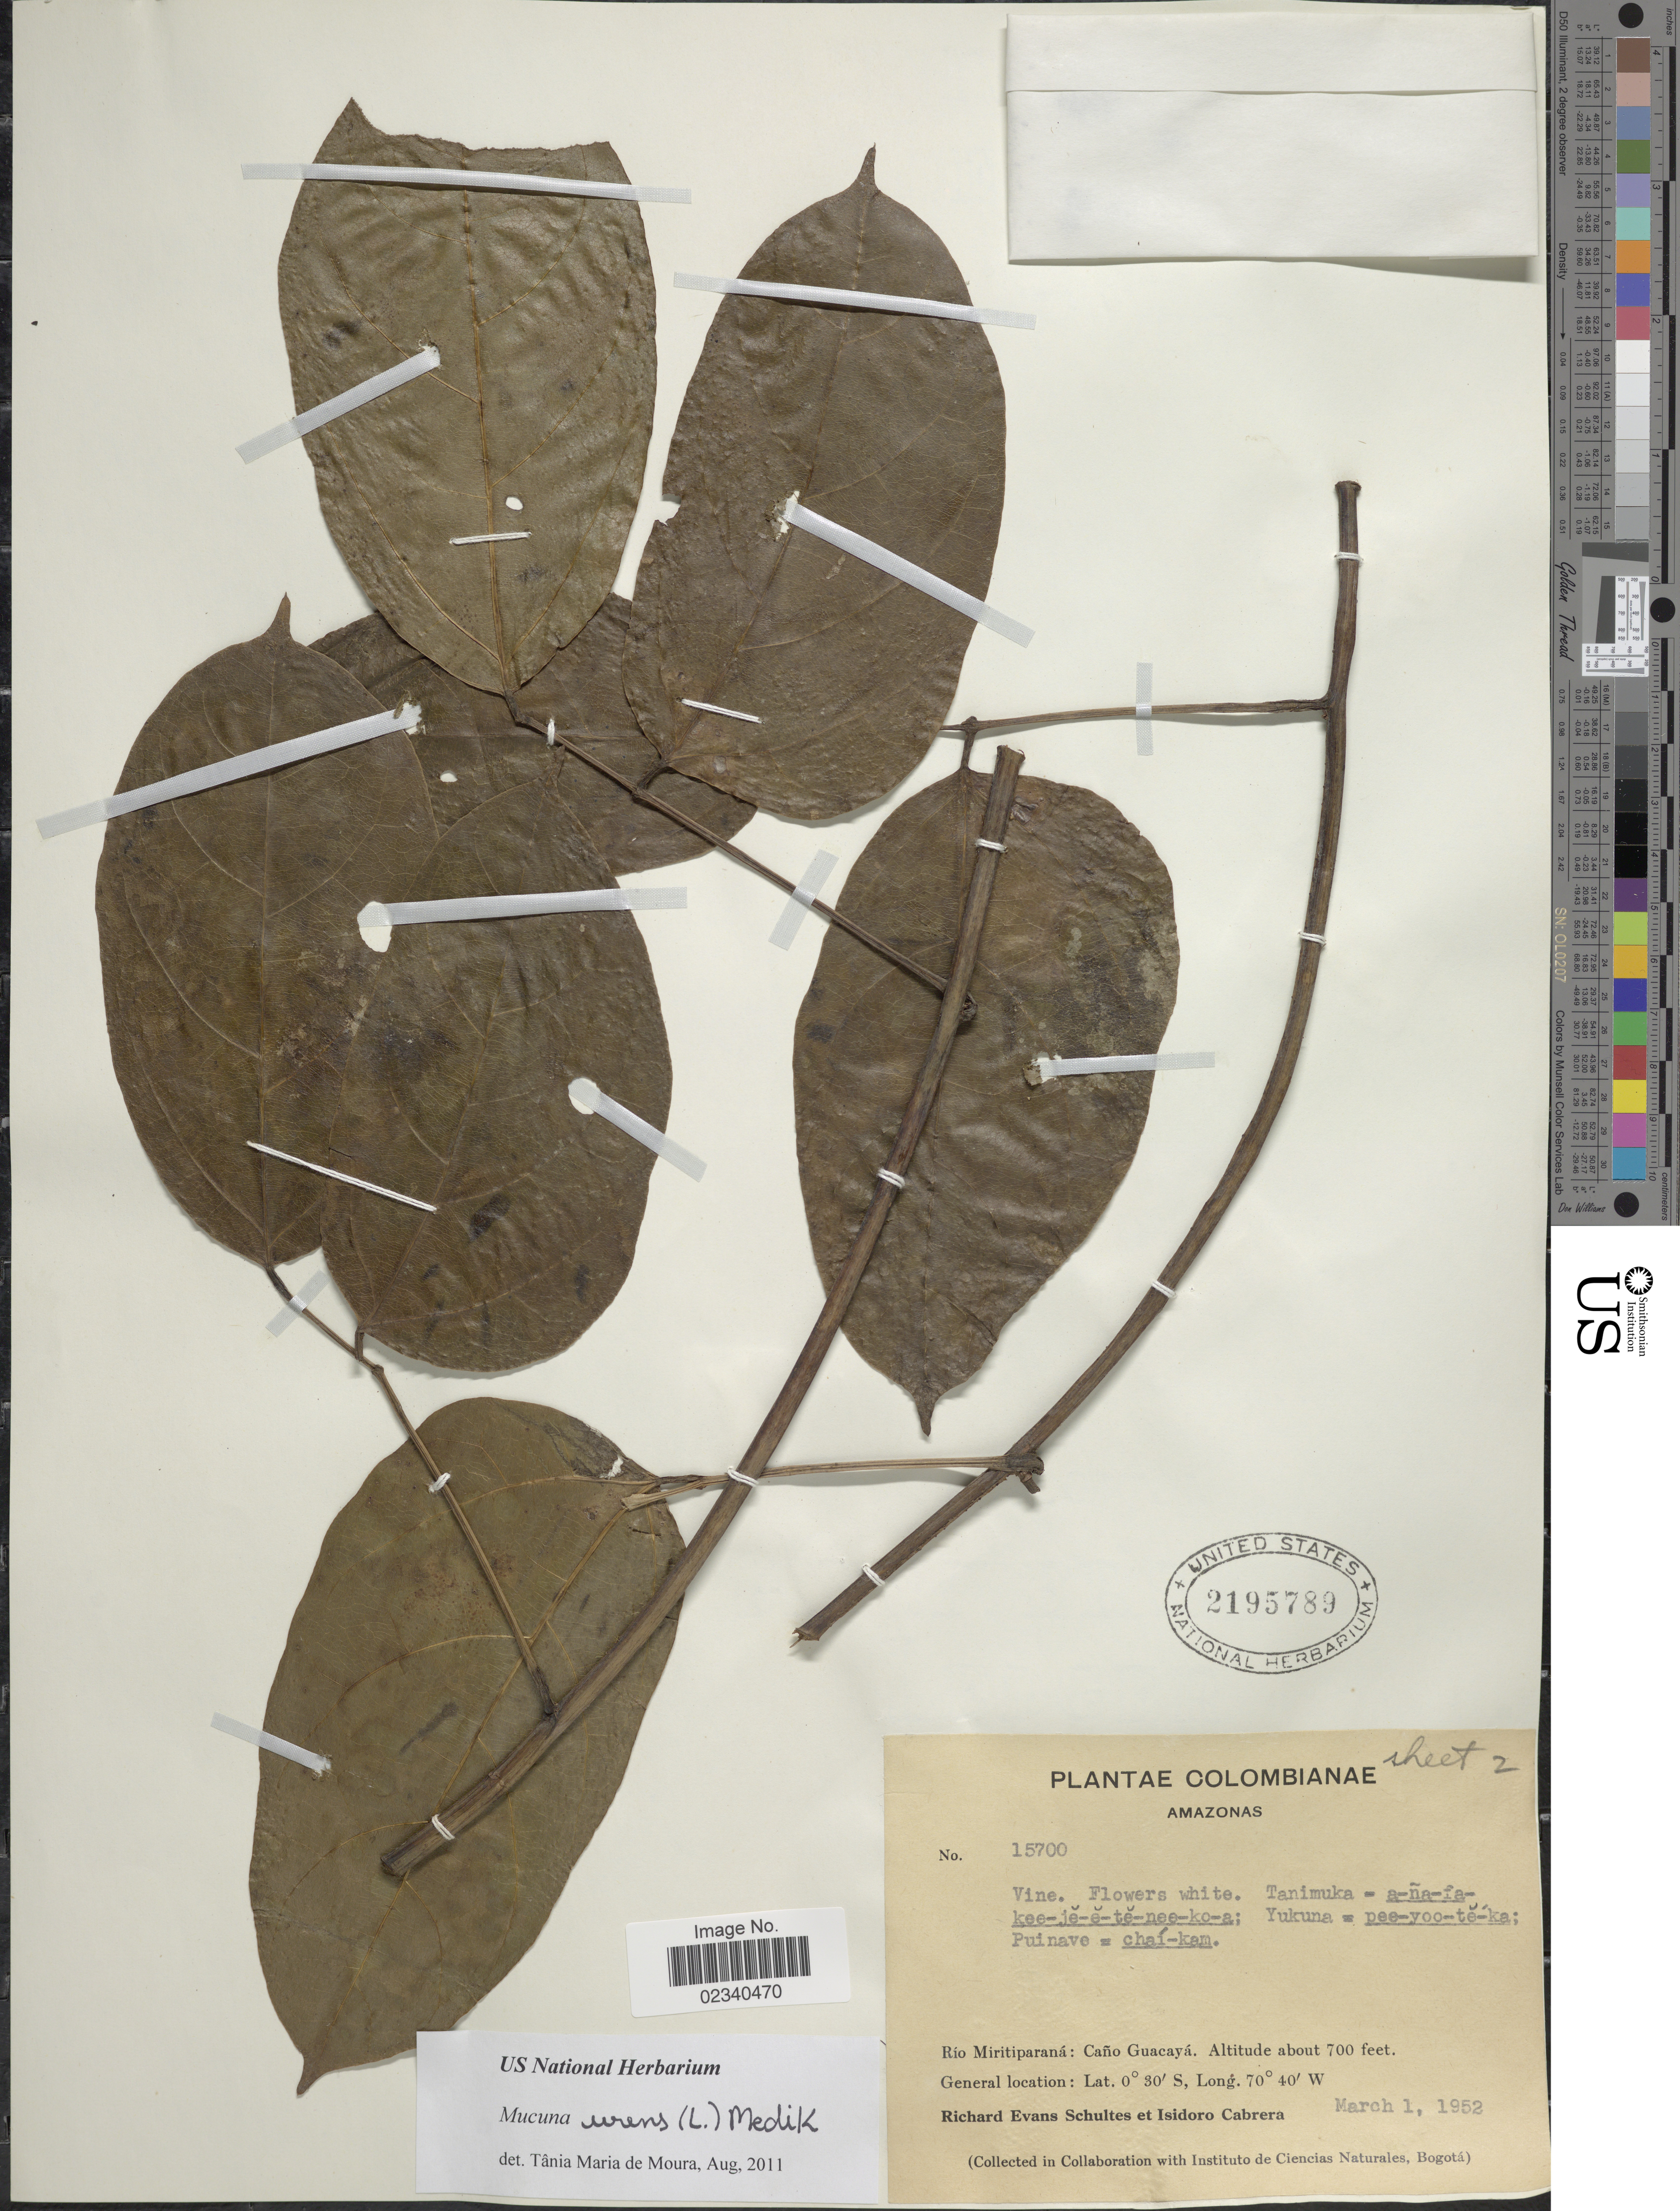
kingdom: Plantae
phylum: Tracheophyta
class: Magnoliopsida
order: Fabales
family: Fabaceae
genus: Mucuna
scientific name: Mucuna urens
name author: (L.) Medik.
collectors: R. E. Schultes & I. Cabrera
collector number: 15700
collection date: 1952-03-01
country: Colombia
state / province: Amazônas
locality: Rio Miritiparana: Cano Guacaya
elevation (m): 213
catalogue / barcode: US 2195789